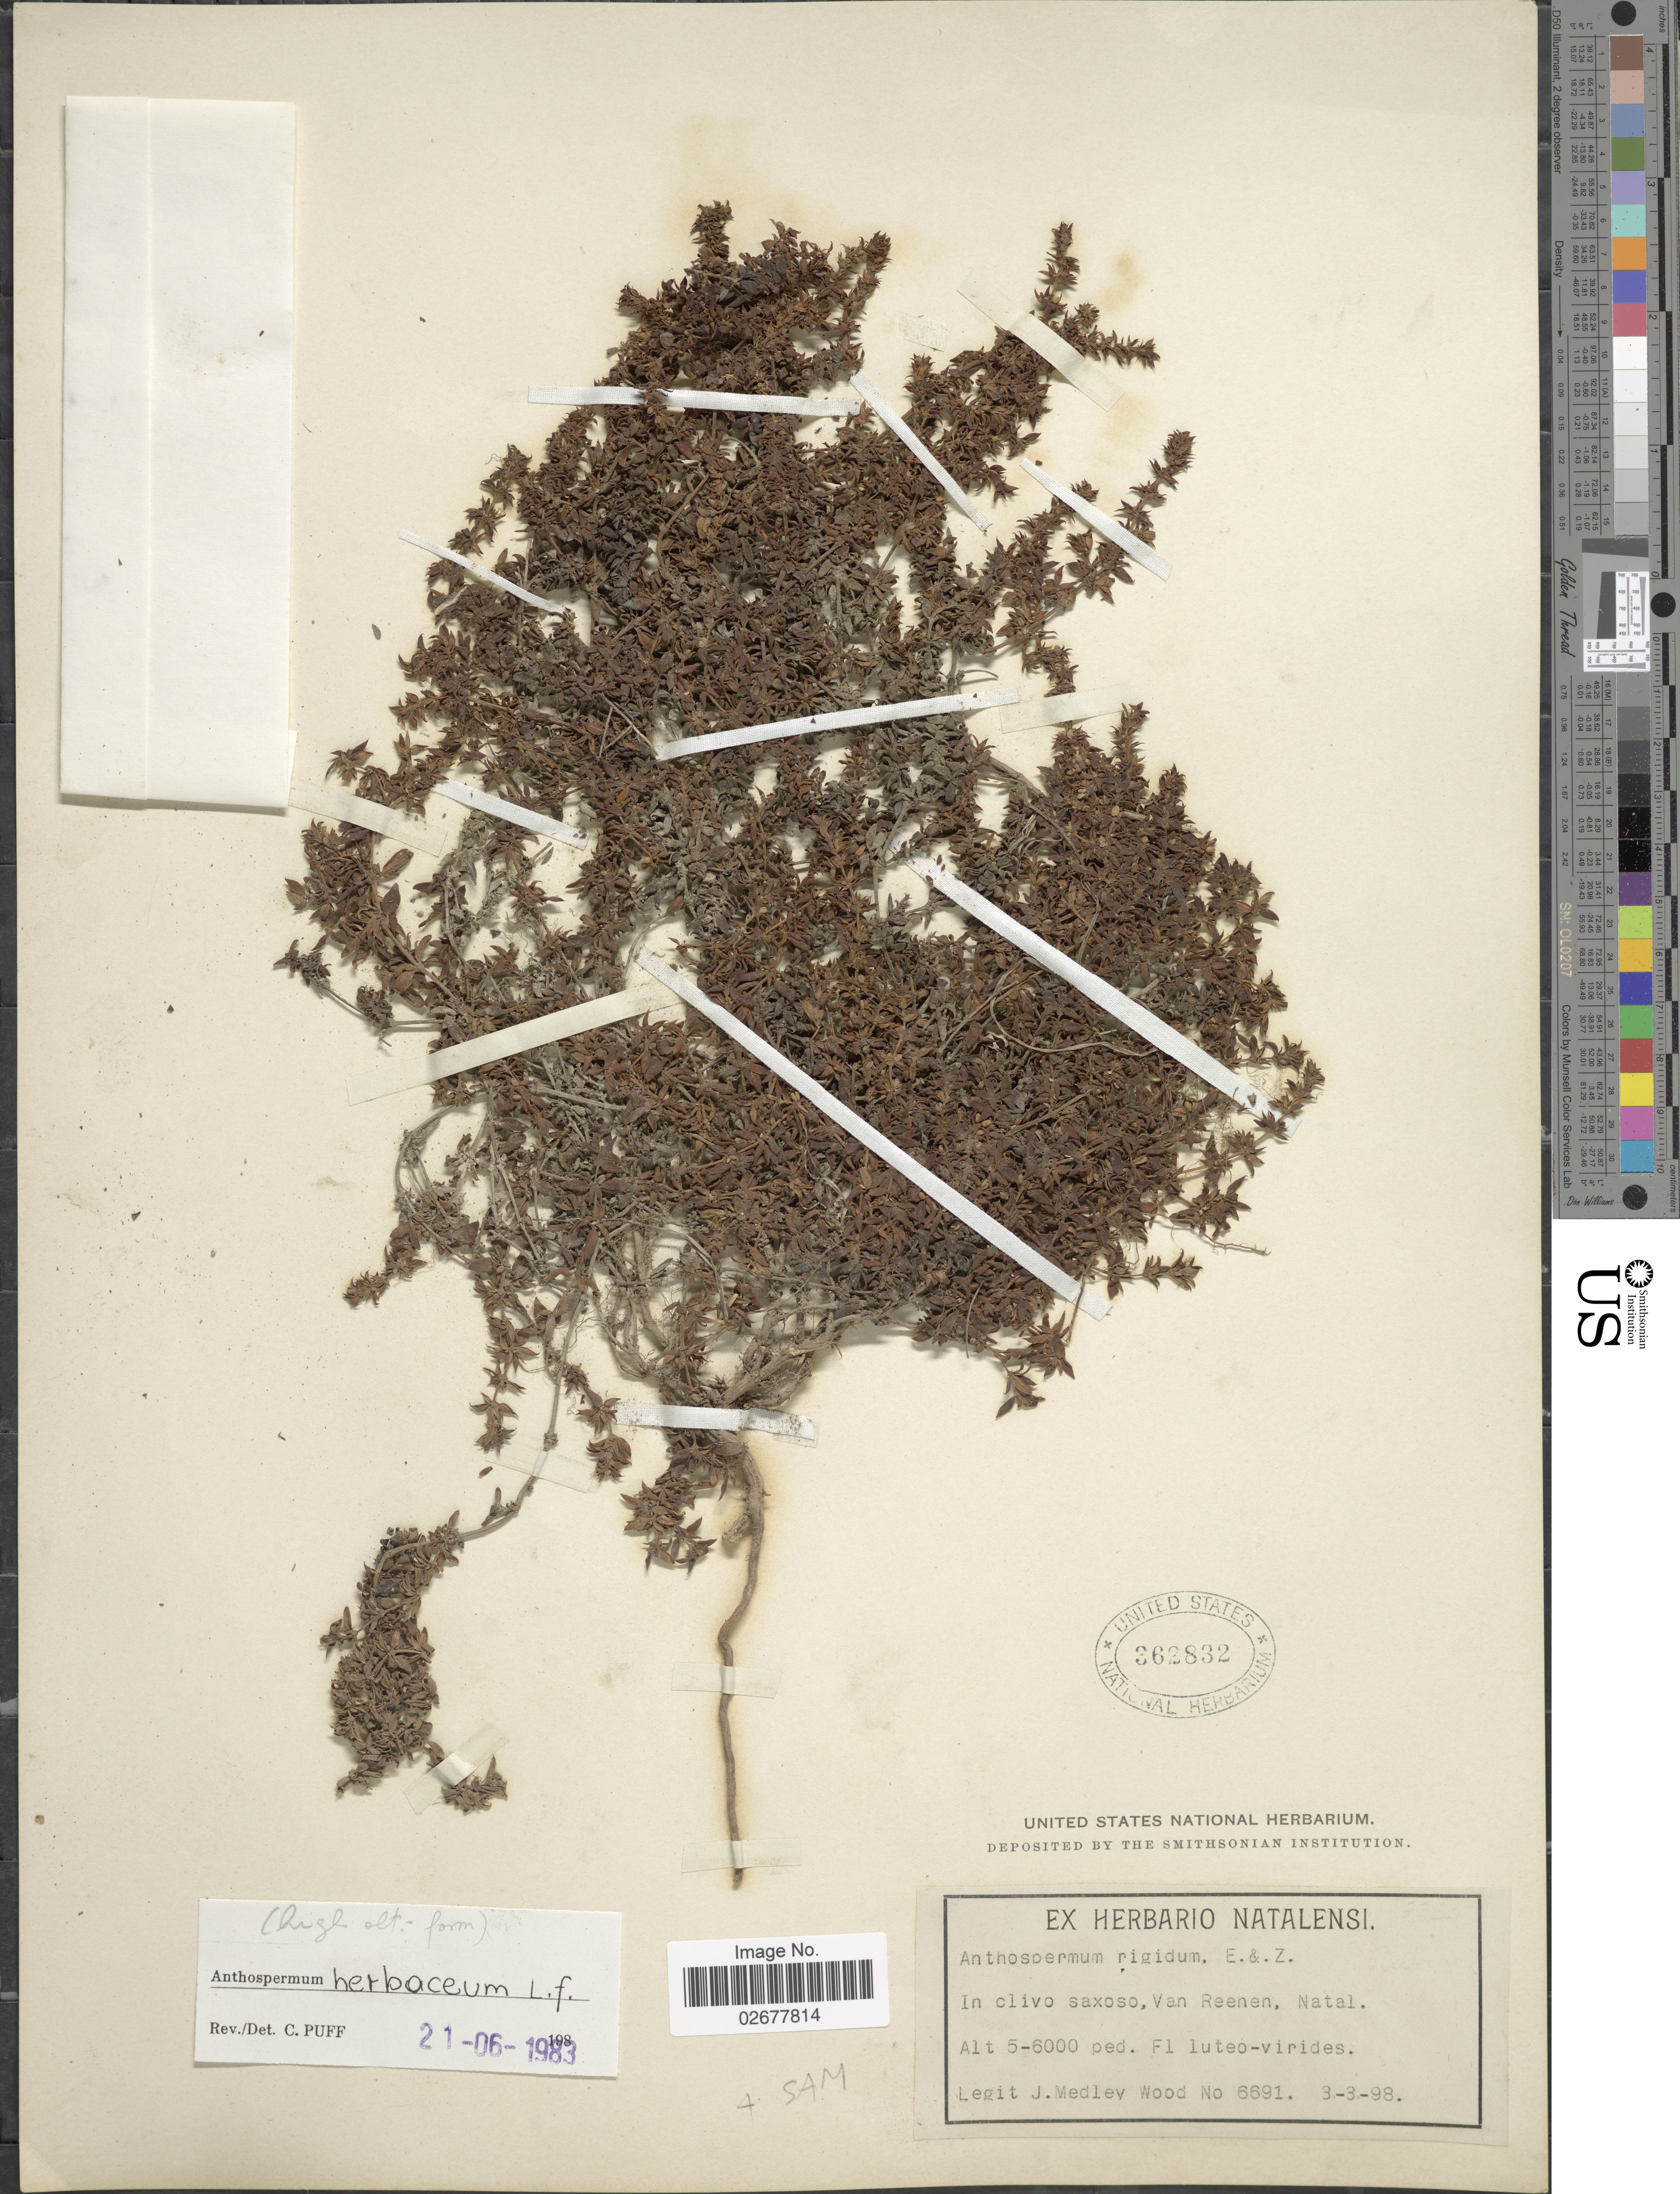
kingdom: Plantae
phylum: Tracheophyta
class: Magnoliopsida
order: Gentianales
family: Rubiaceae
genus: Anthospermum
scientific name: Anthospermum herbaceum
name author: L. f.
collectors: J. Medley Wood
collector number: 6691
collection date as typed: Transcribed d/m/y: 3/3/98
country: South Africa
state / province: KwaZulu-Natal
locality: In clivo saxoso, Van Reenen, Natal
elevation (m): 1524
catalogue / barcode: US 362832